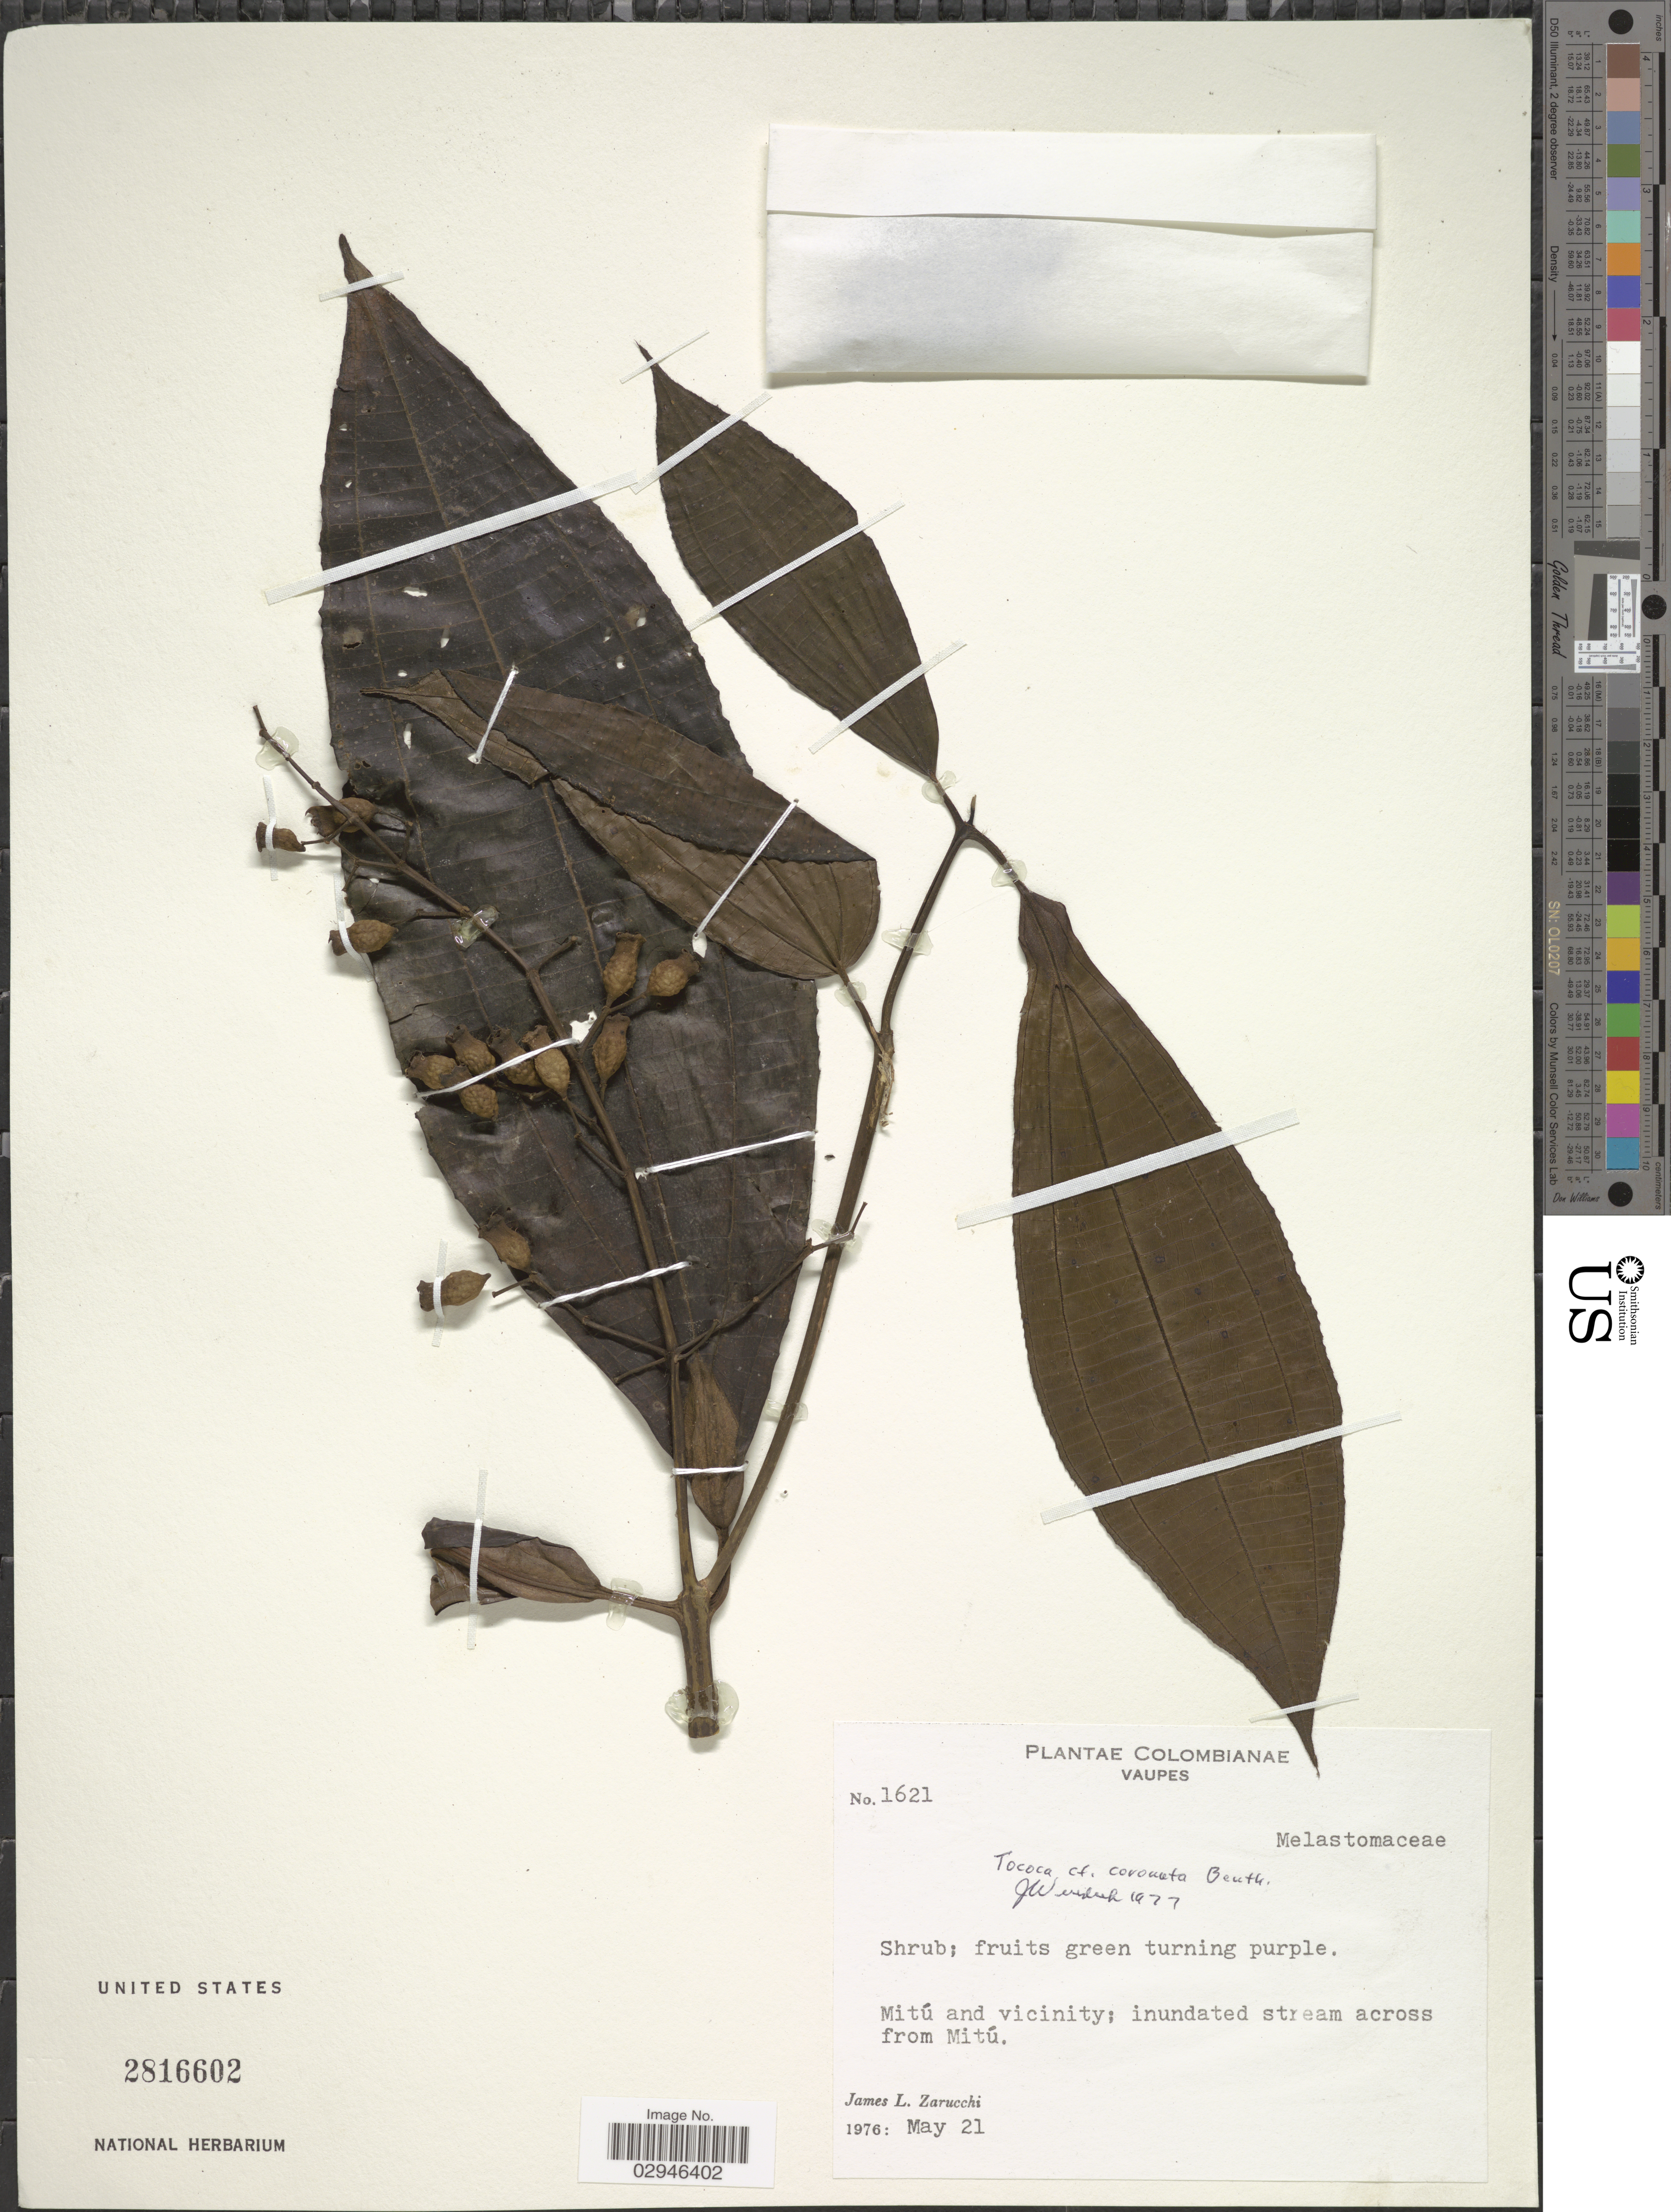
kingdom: Plantae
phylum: Tracheophyta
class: Magnoliopsida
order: Myrtales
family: Melastomataceae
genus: Tococa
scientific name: Tococa coronata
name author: Benth.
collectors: J. L. Zarucchi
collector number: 1621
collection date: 1976-05-21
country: Colombia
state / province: Vaupés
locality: Mitú and vicinity; inundated stream across from Mitú.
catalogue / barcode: US 2816602